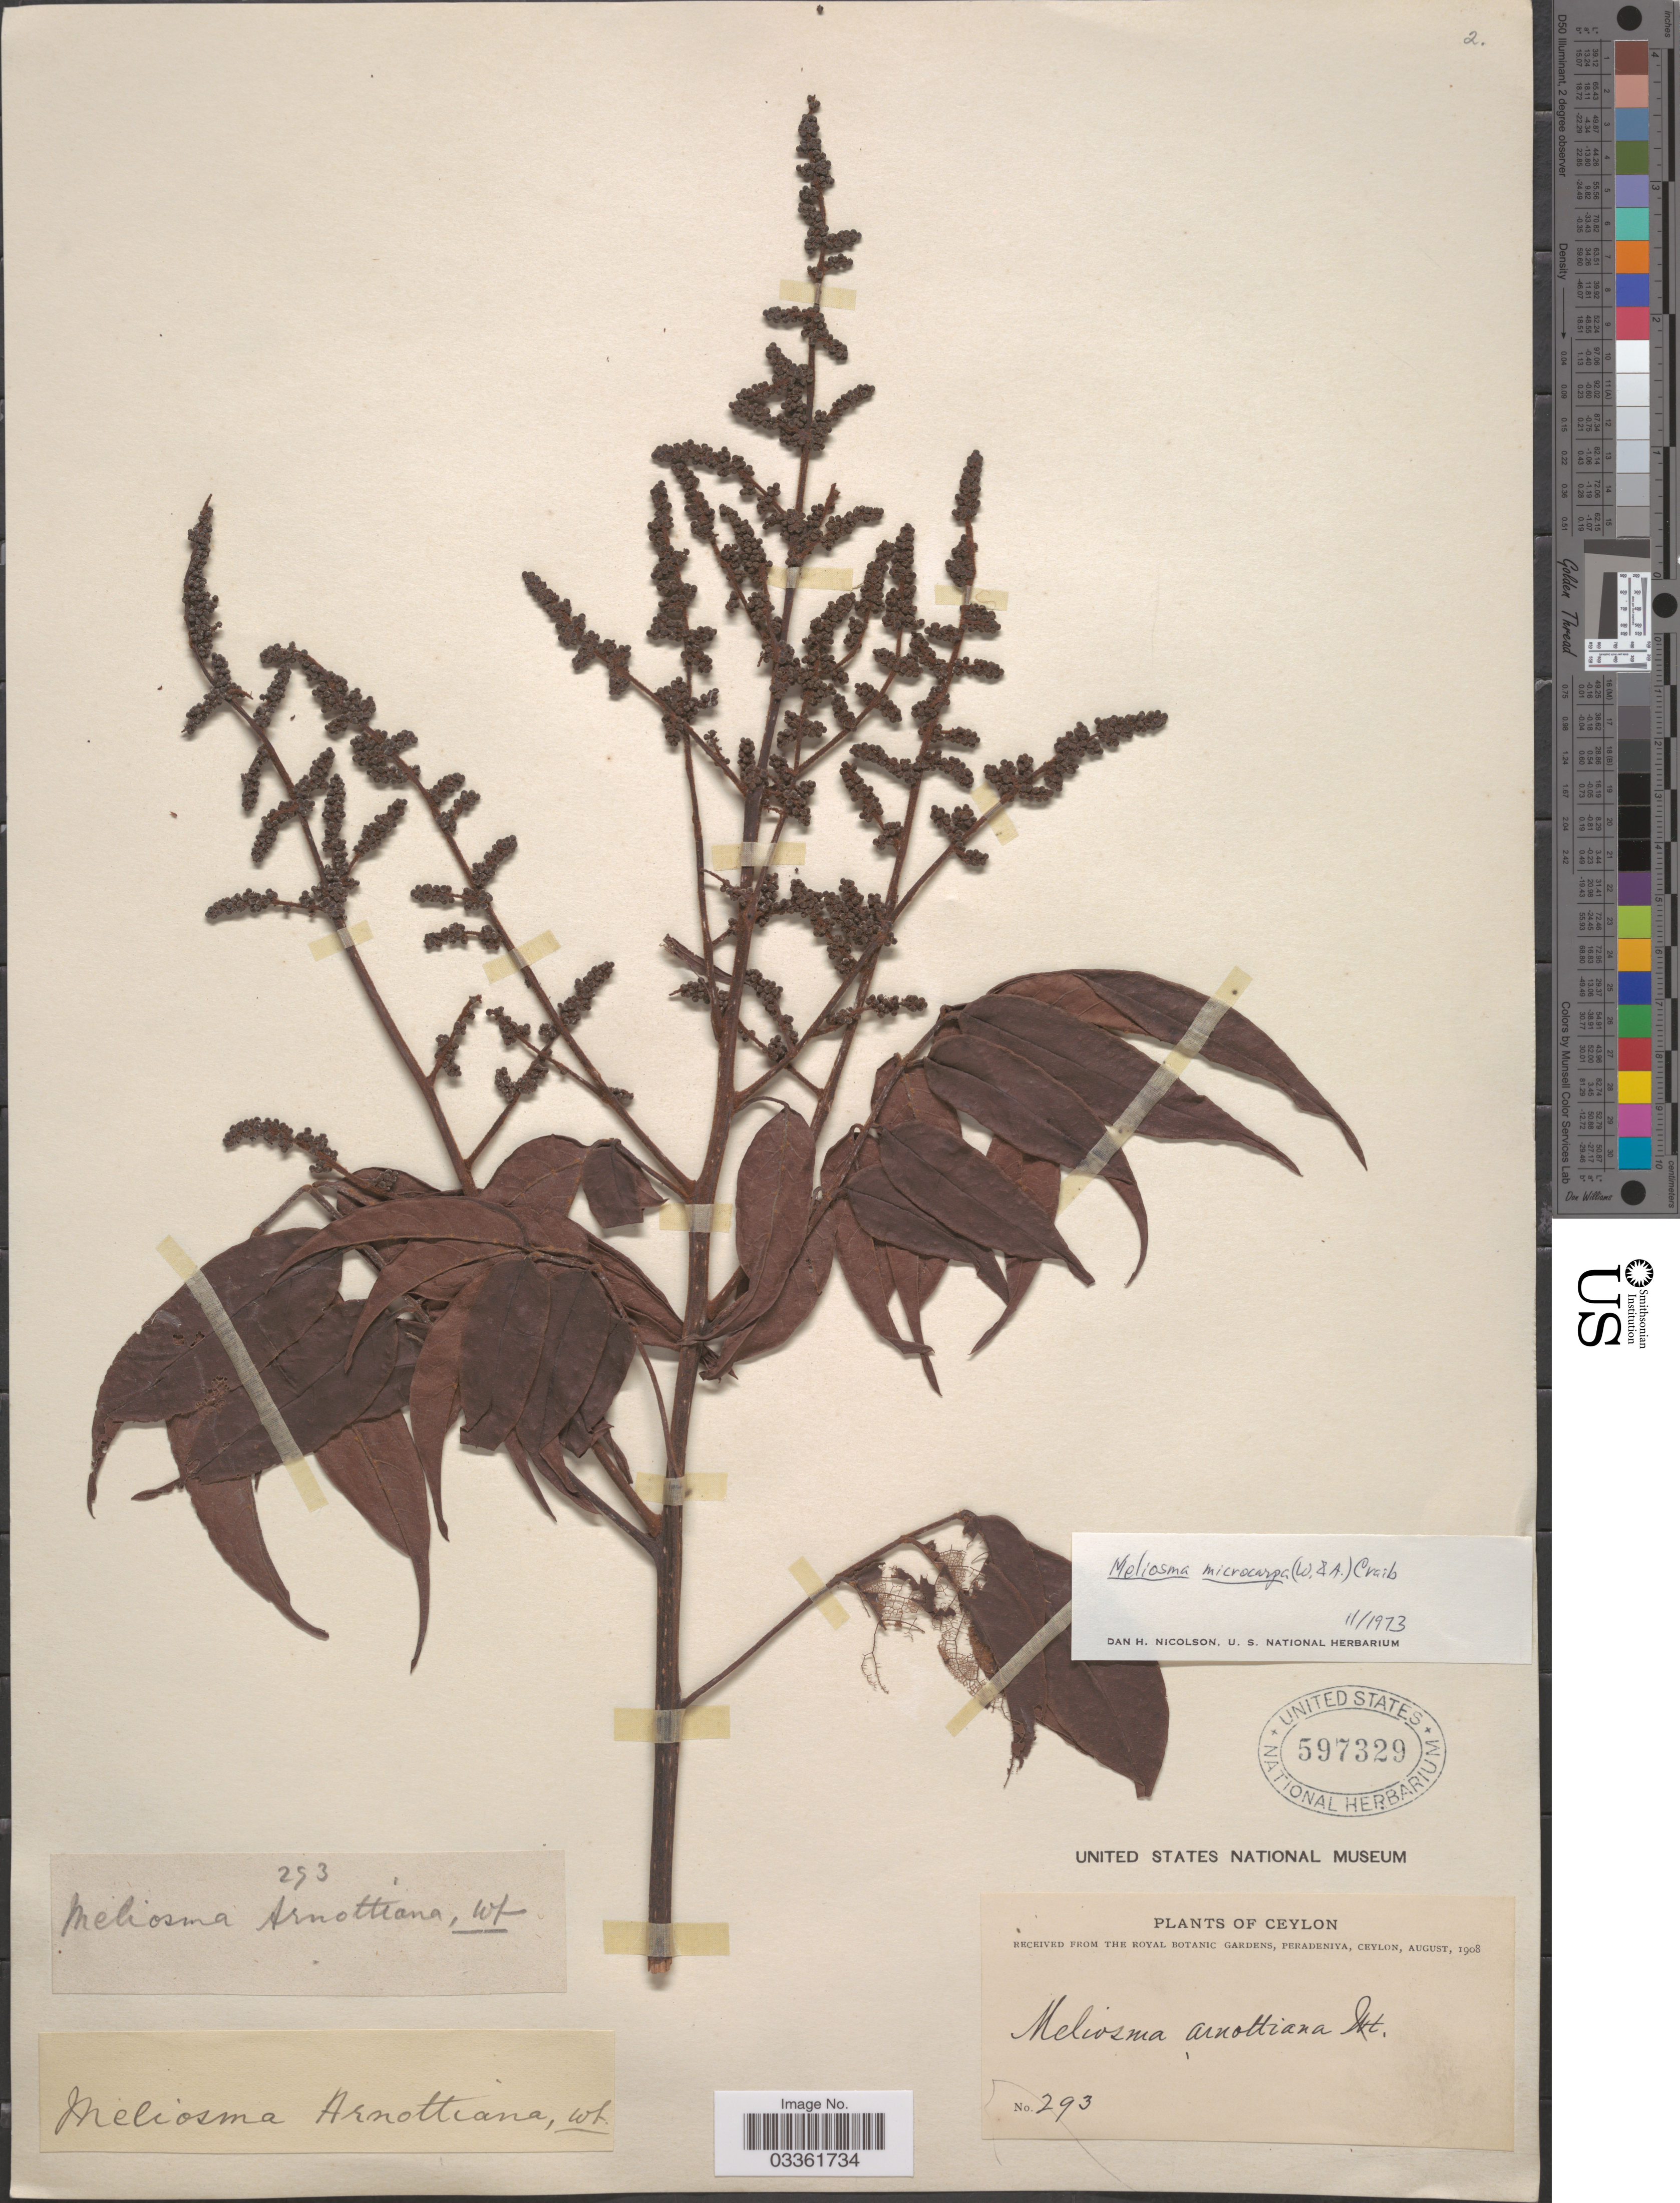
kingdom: Plantae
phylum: Tracheophyta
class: Magnoliopsida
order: Proteales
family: Sabiaceae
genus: Meliosma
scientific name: Meliosma microcarpa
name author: Craib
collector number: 293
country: Sri Lanka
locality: Ceylon.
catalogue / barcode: US 597329